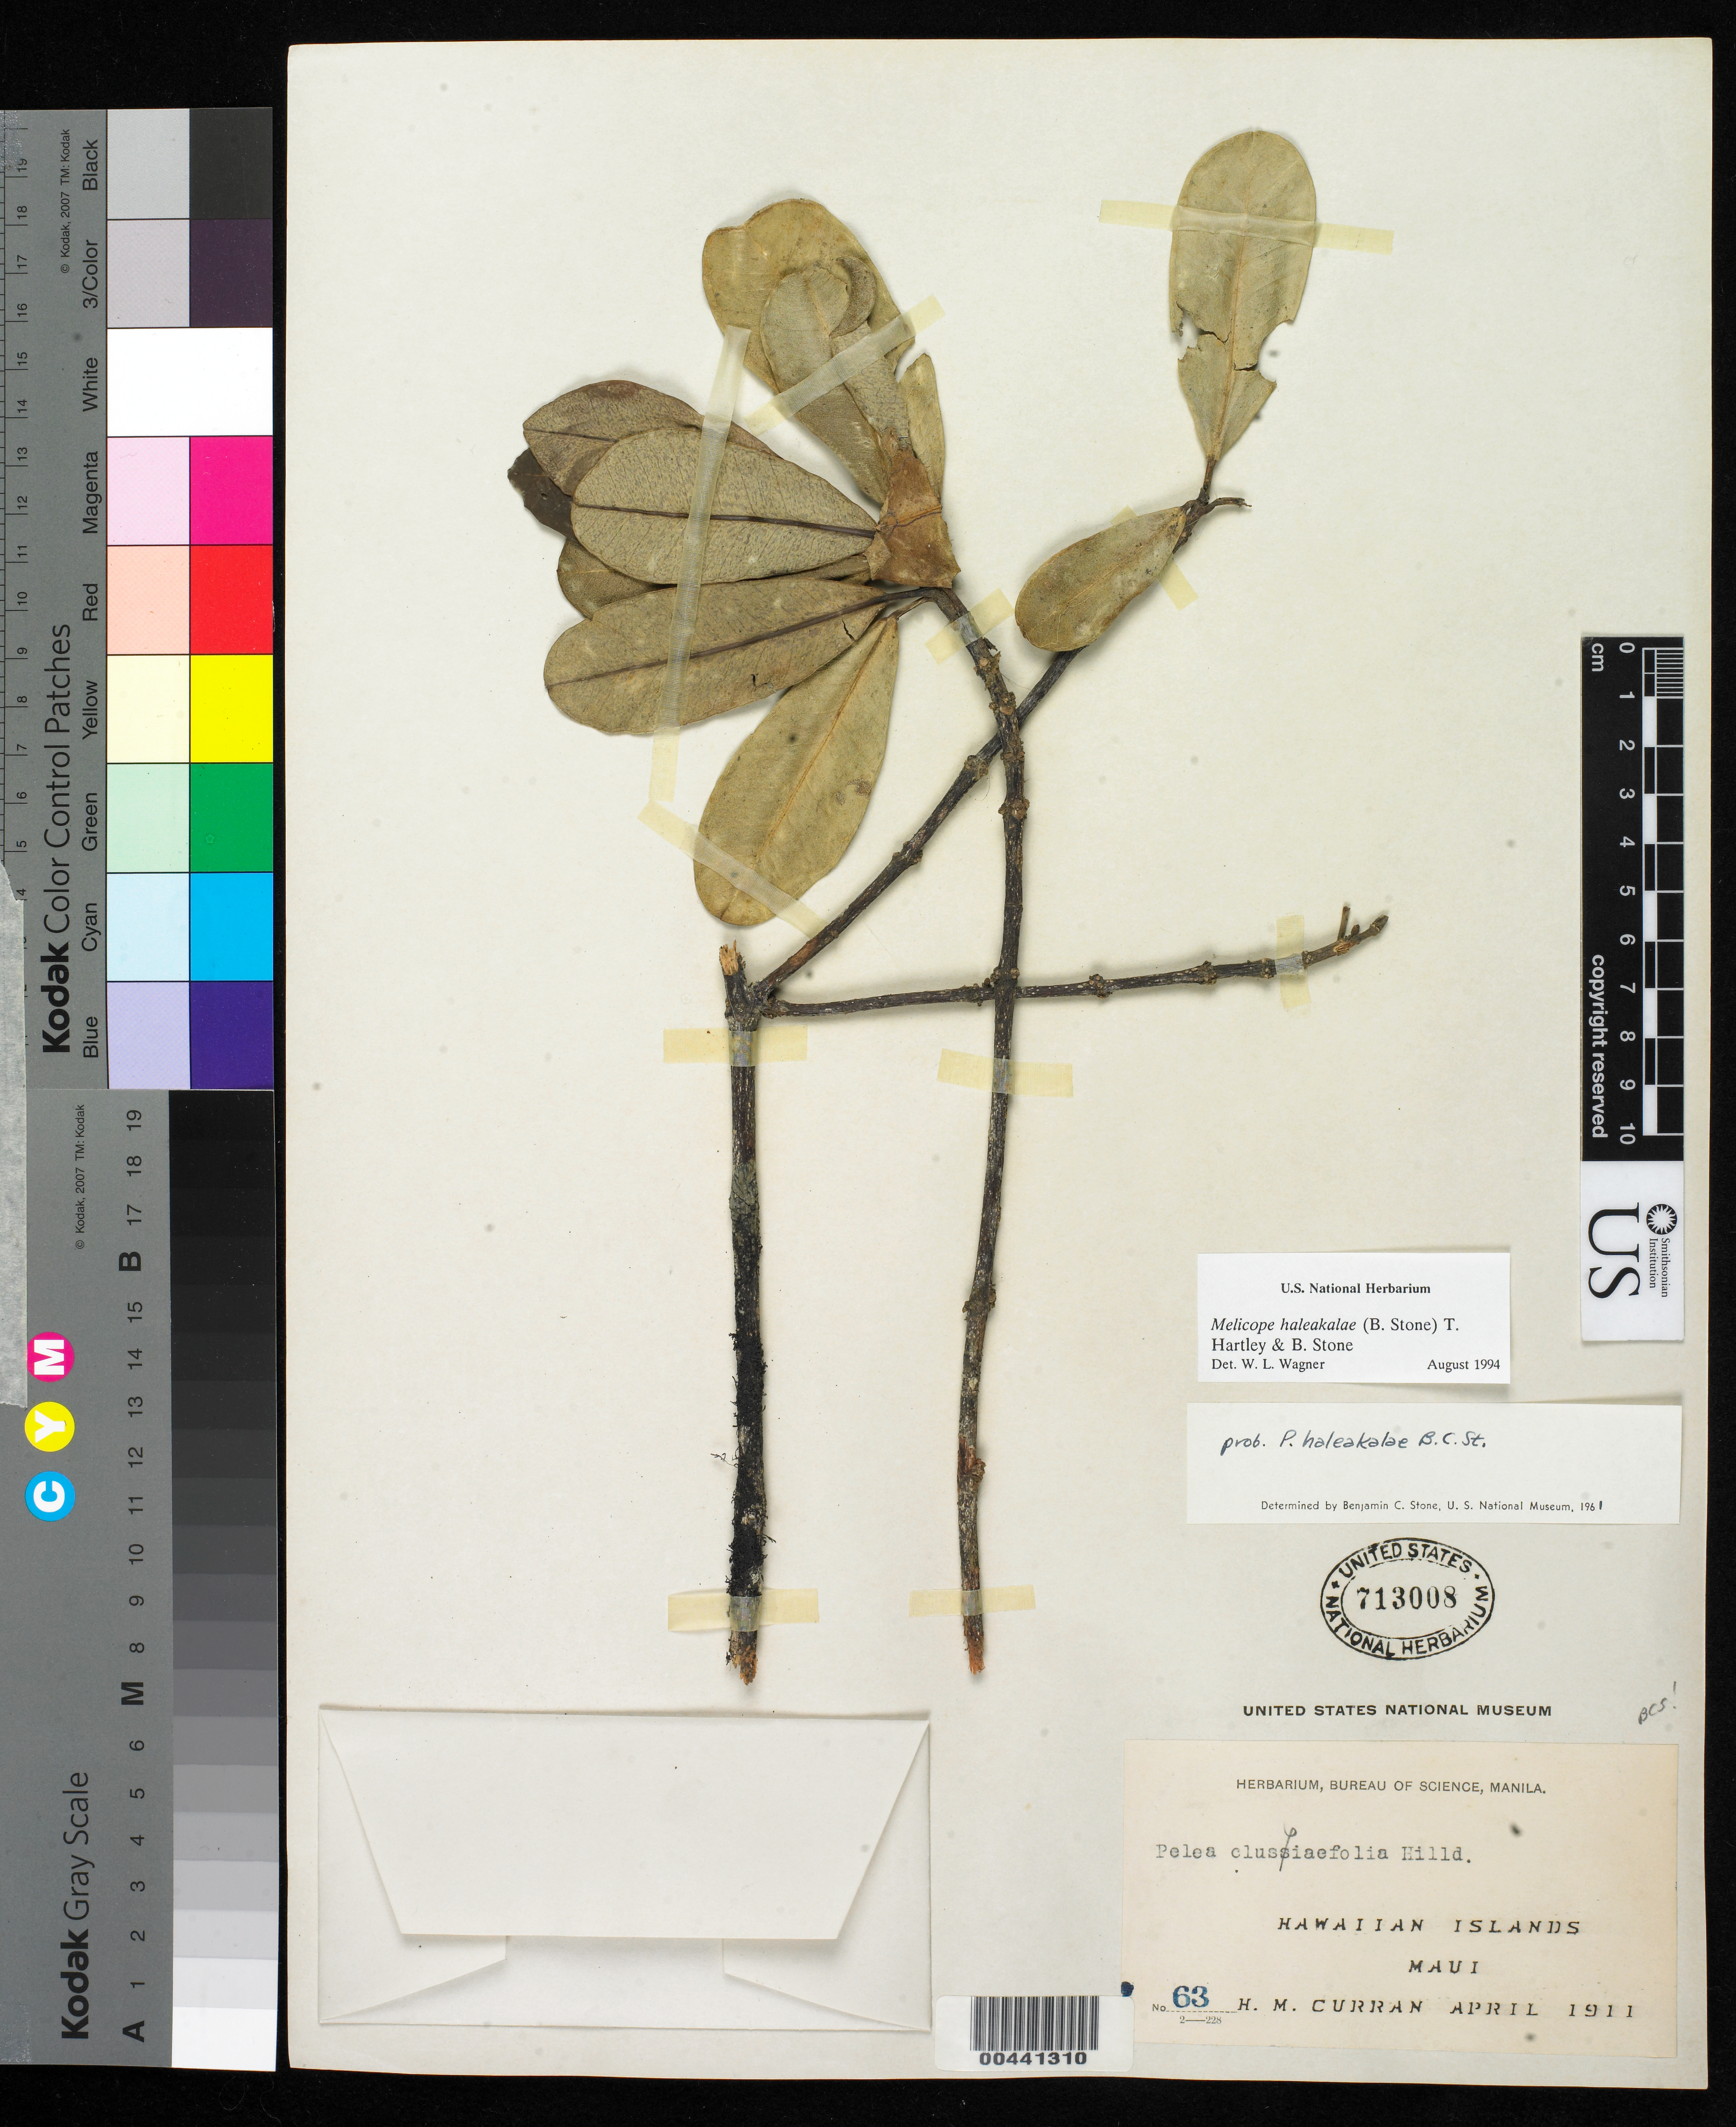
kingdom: Plantae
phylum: Tracheophyta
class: Magnoliopsida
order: Sapindales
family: Rutaceae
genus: Melicope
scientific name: Melicope haleakalae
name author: (B.C. Stone) T.G. Hartley & B.C. Stone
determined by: Wagner, W. L., (BOT), Smithsonian Institution - National Museum of Natural History (UNITED STATES)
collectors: H. M. Curran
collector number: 63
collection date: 1911-04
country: United States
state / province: Hawaii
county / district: Maui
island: Maui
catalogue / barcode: US 713008